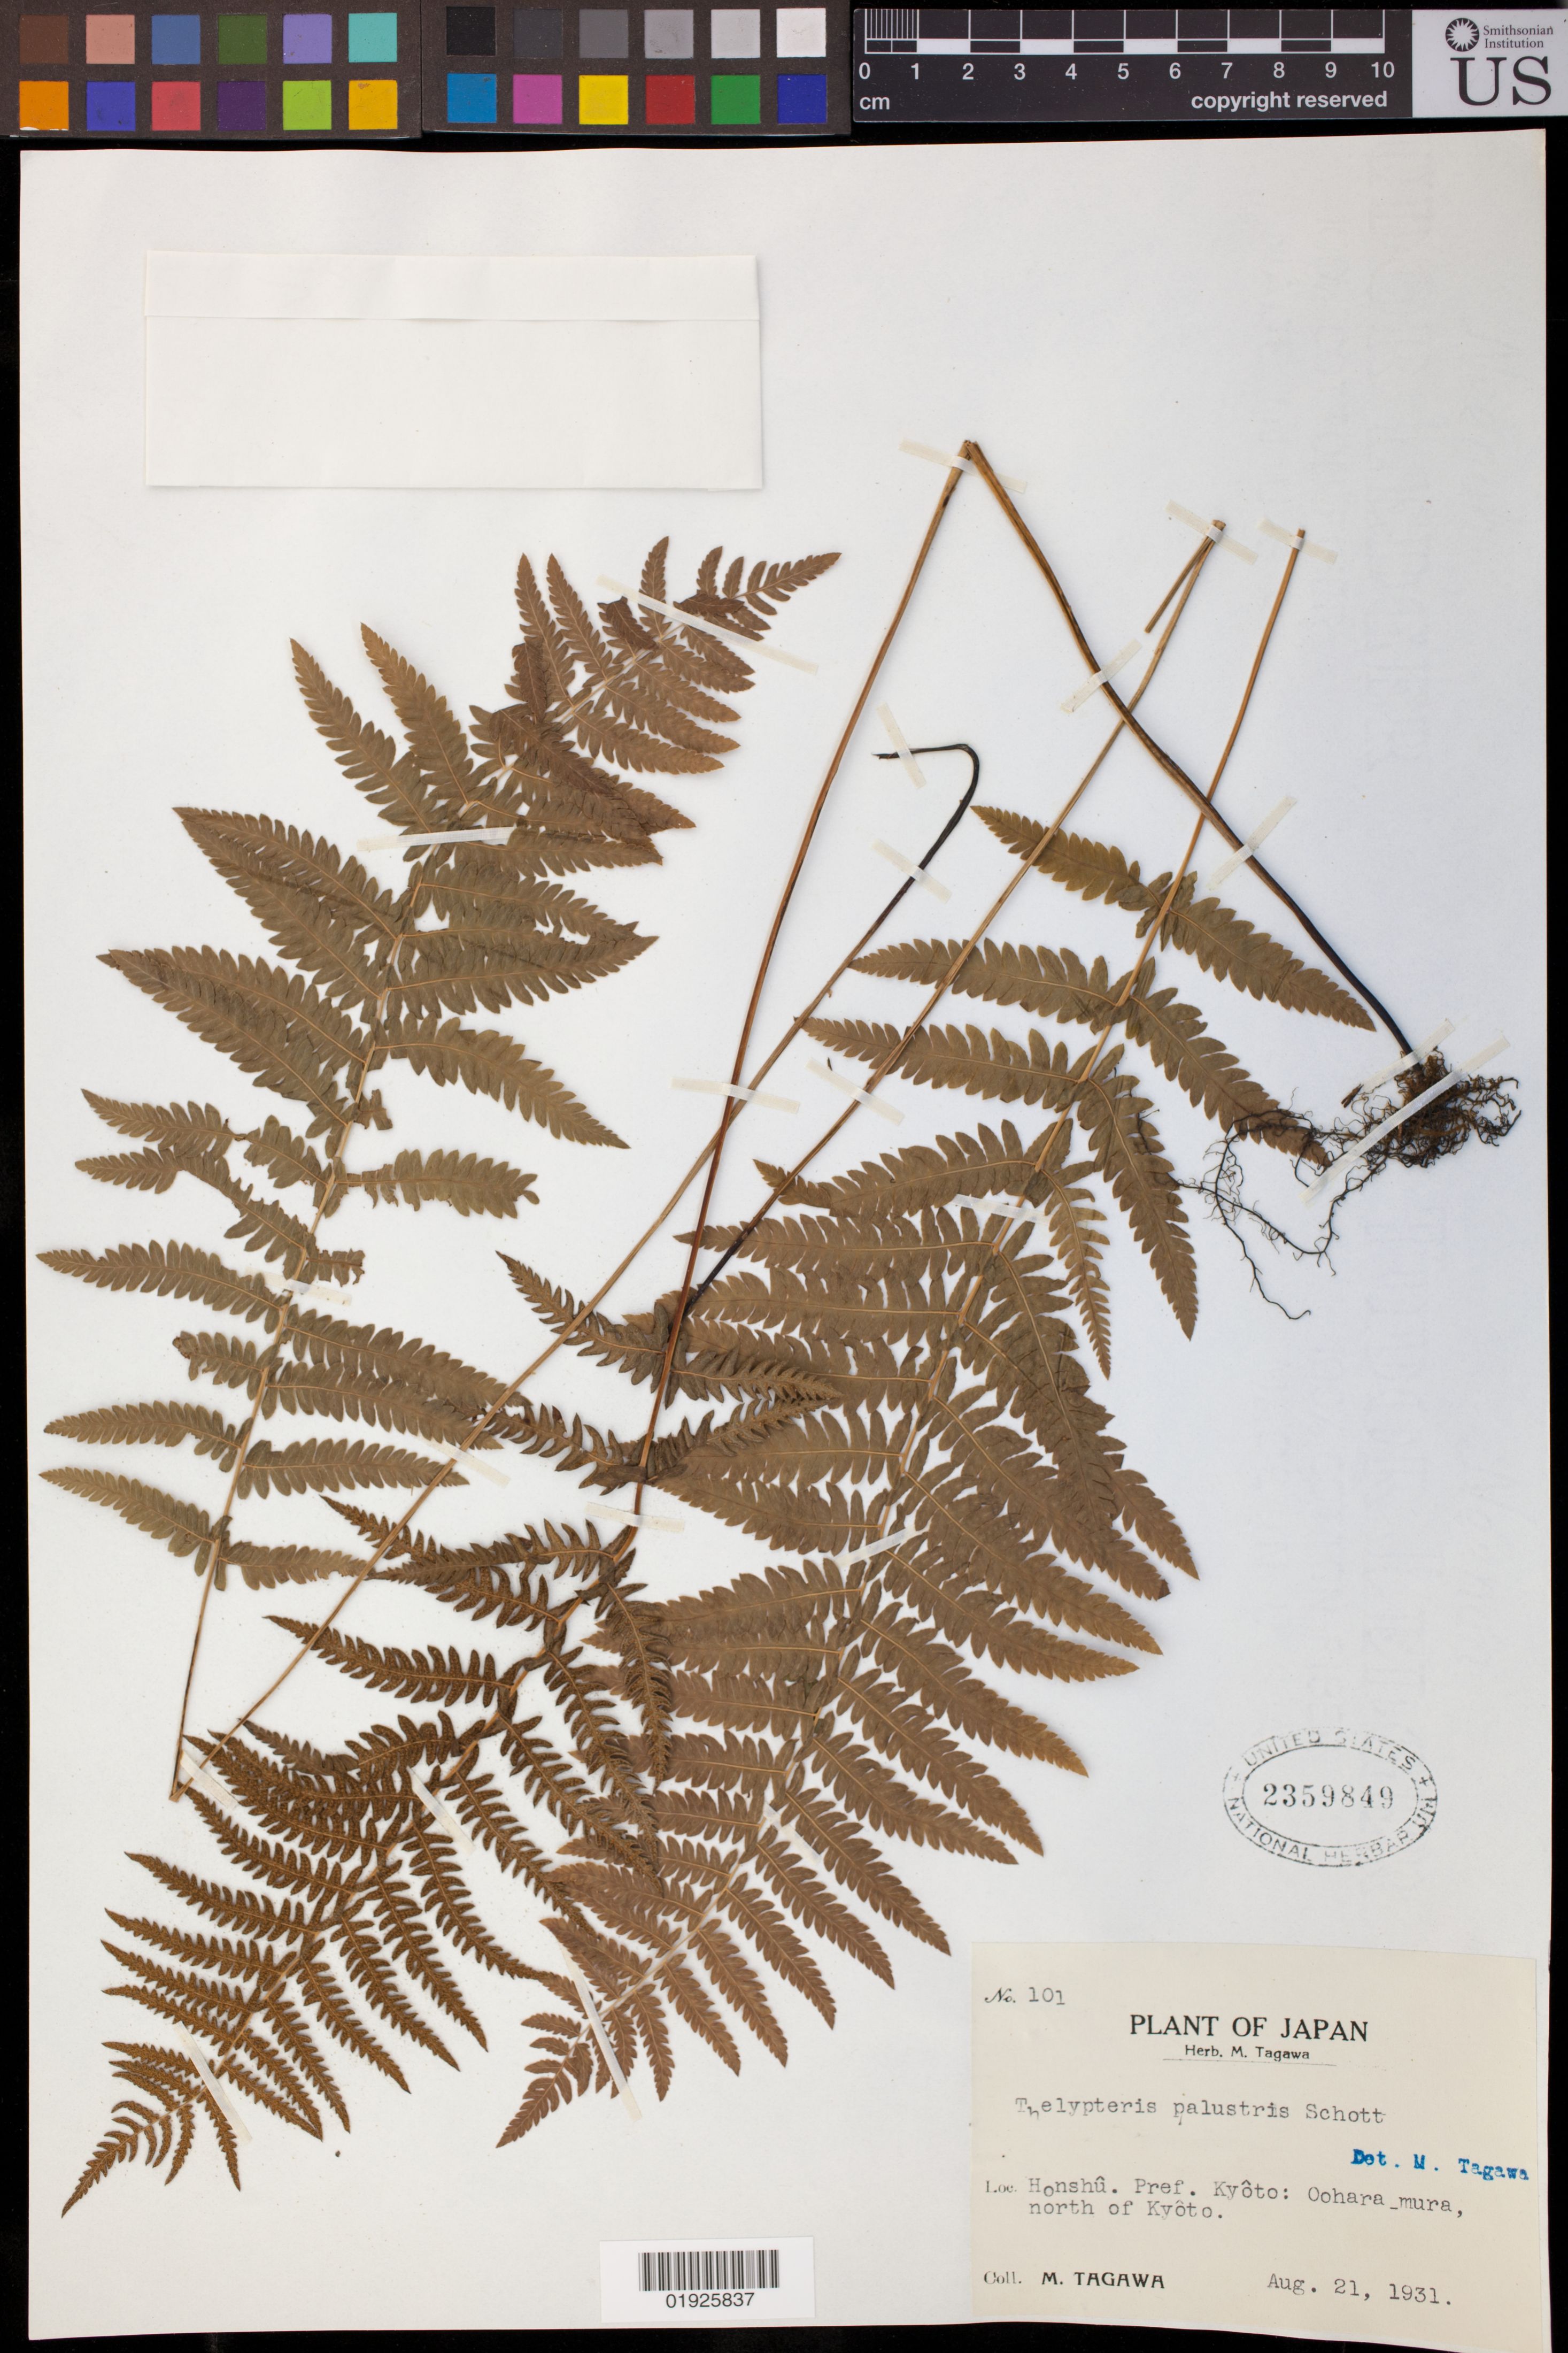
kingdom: Plantae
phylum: Tracheophyta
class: Polypodiopsida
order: Polypodiales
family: Thelypteridaceae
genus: Thelypteris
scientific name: Thelypteris palustris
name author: (Salisb.) Schott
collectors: M. Tagawa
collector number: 101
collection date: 1931-08-21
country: Japan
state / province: Kyoto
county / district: Honshu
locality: Ooharamura, north of Kyoto.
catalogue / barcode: US 2359849